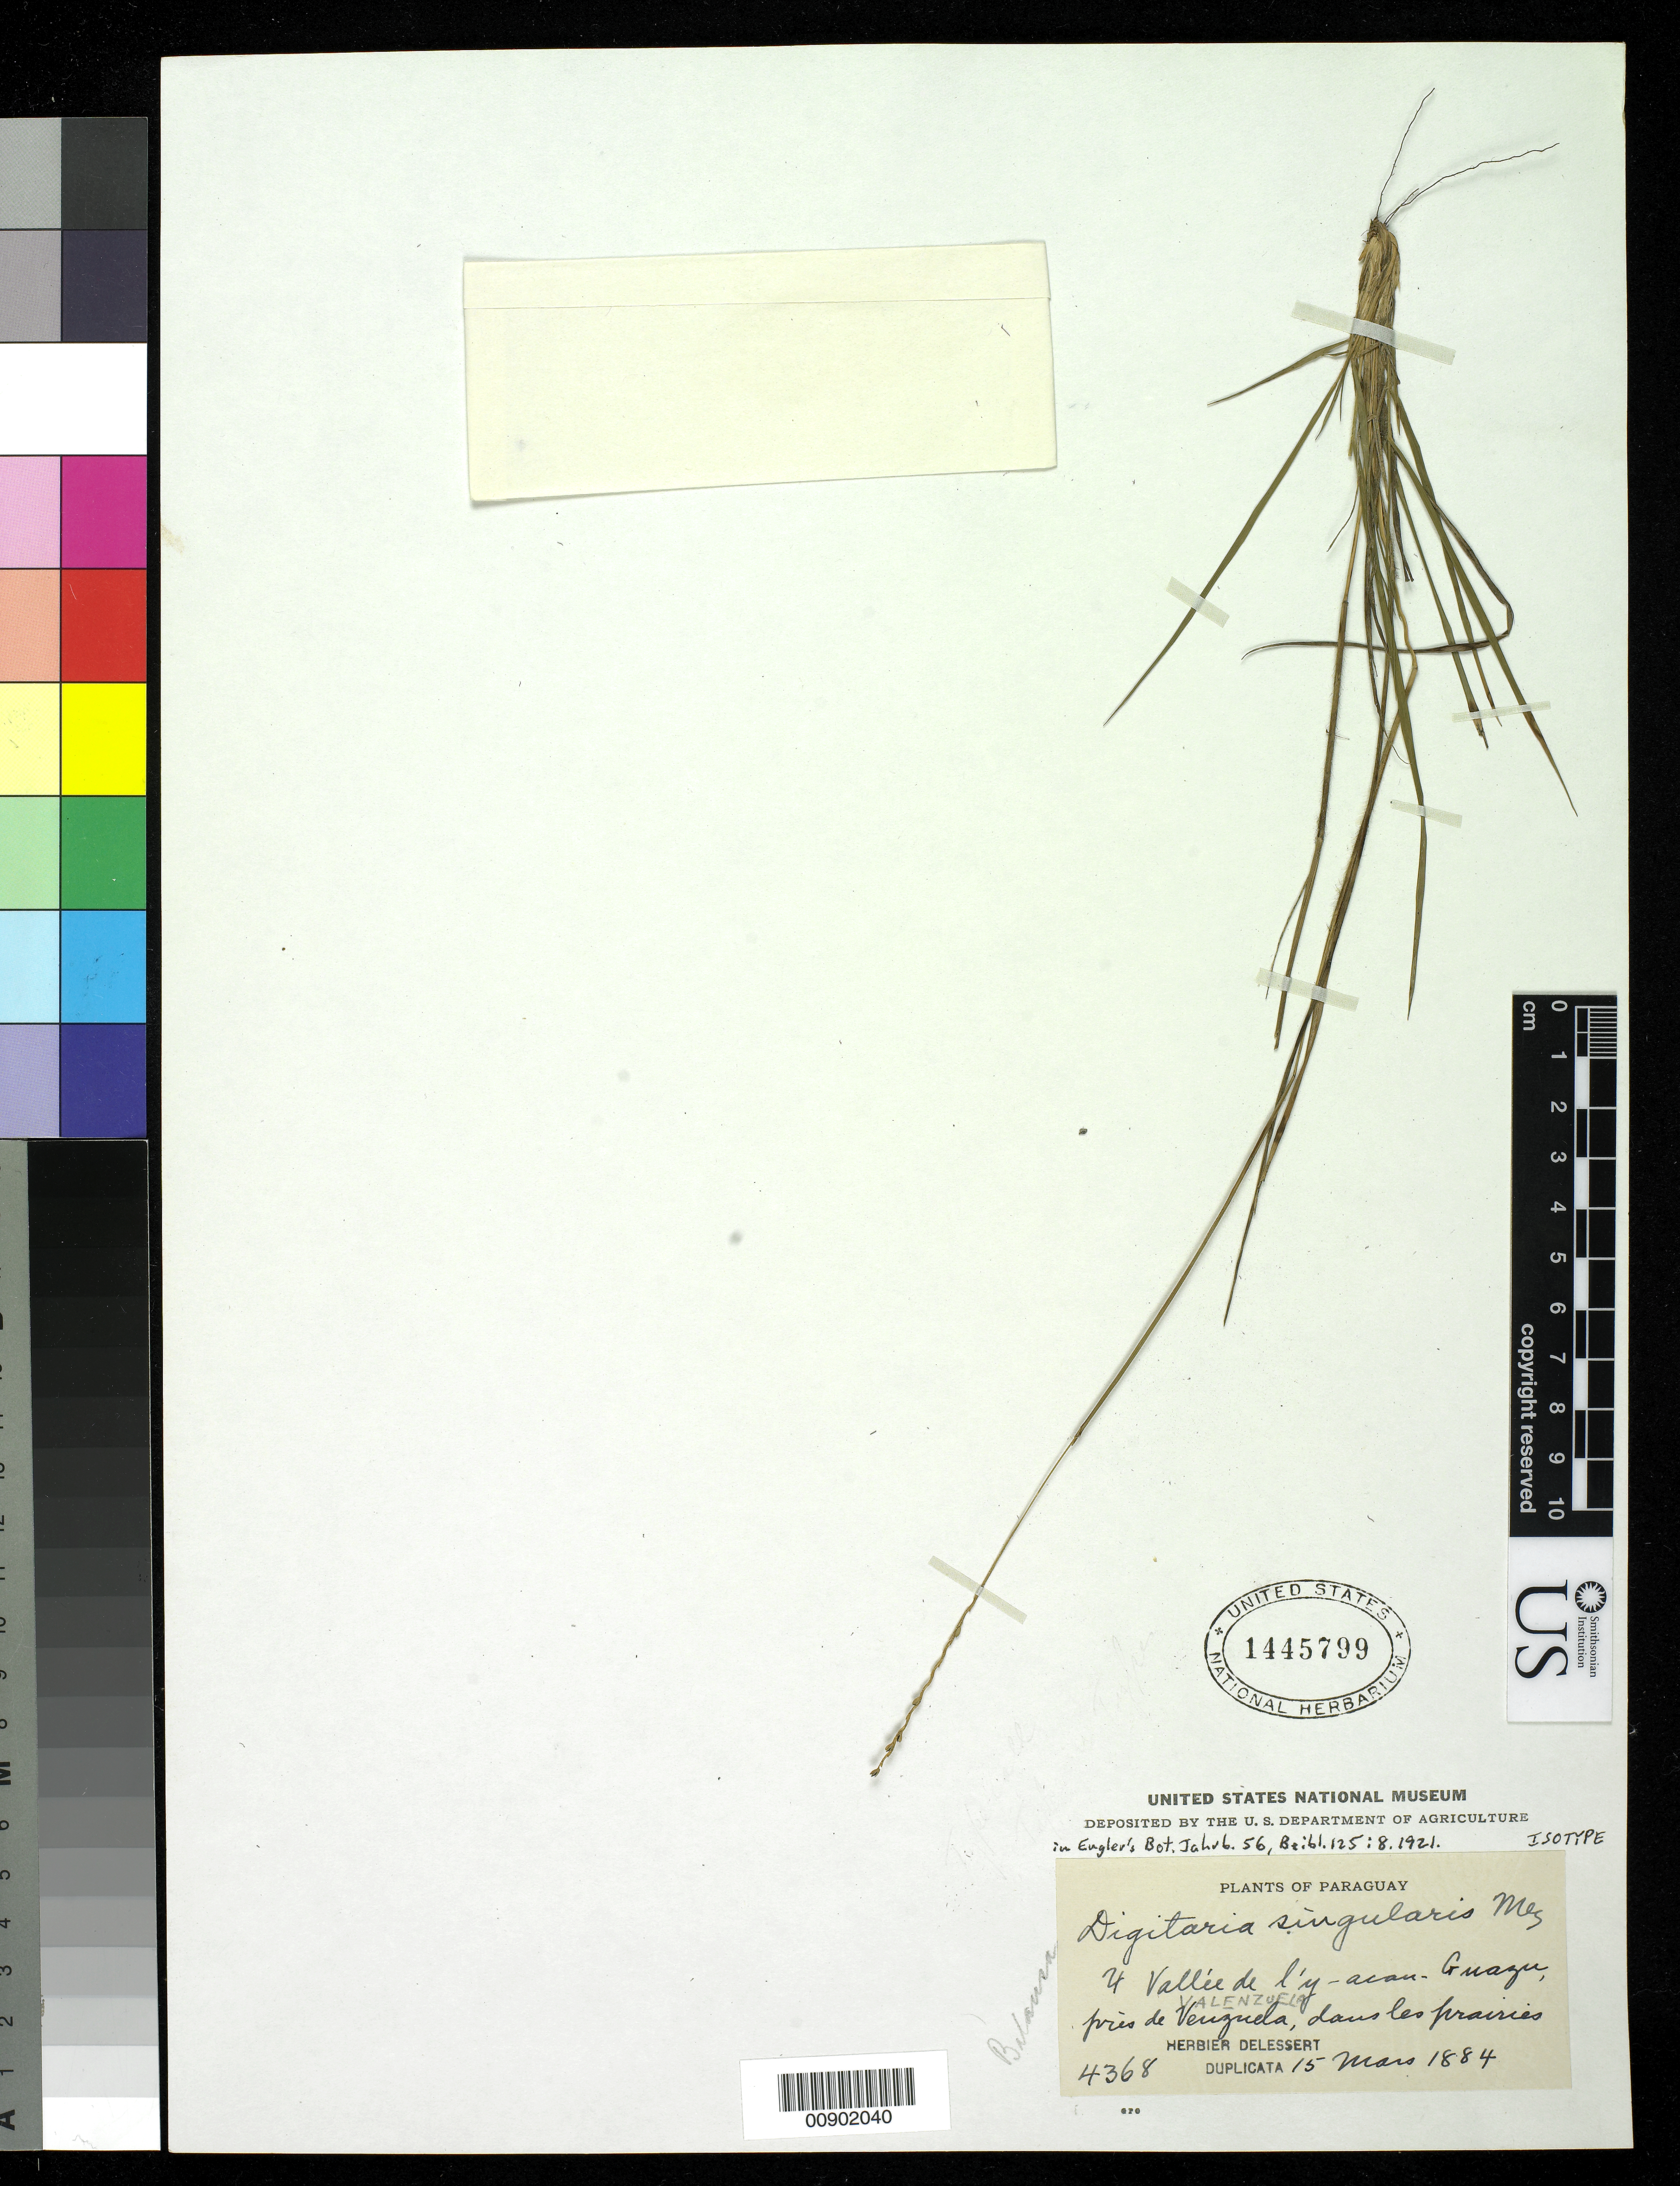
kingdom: Plantae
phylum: Tracheophyta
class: Liliopsida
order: Poales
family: Poaceae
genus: Digitaria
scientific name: Digitaria singularis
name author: Mez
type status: Isotype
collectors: B. Balansa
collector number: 4368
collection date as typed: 15 Mar 1884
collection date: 1884-03-15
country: Paraguay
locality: Vallée de l'y-acau-Guazu, près de Valenzuela, dans les prairies.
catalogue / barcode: US 1445799